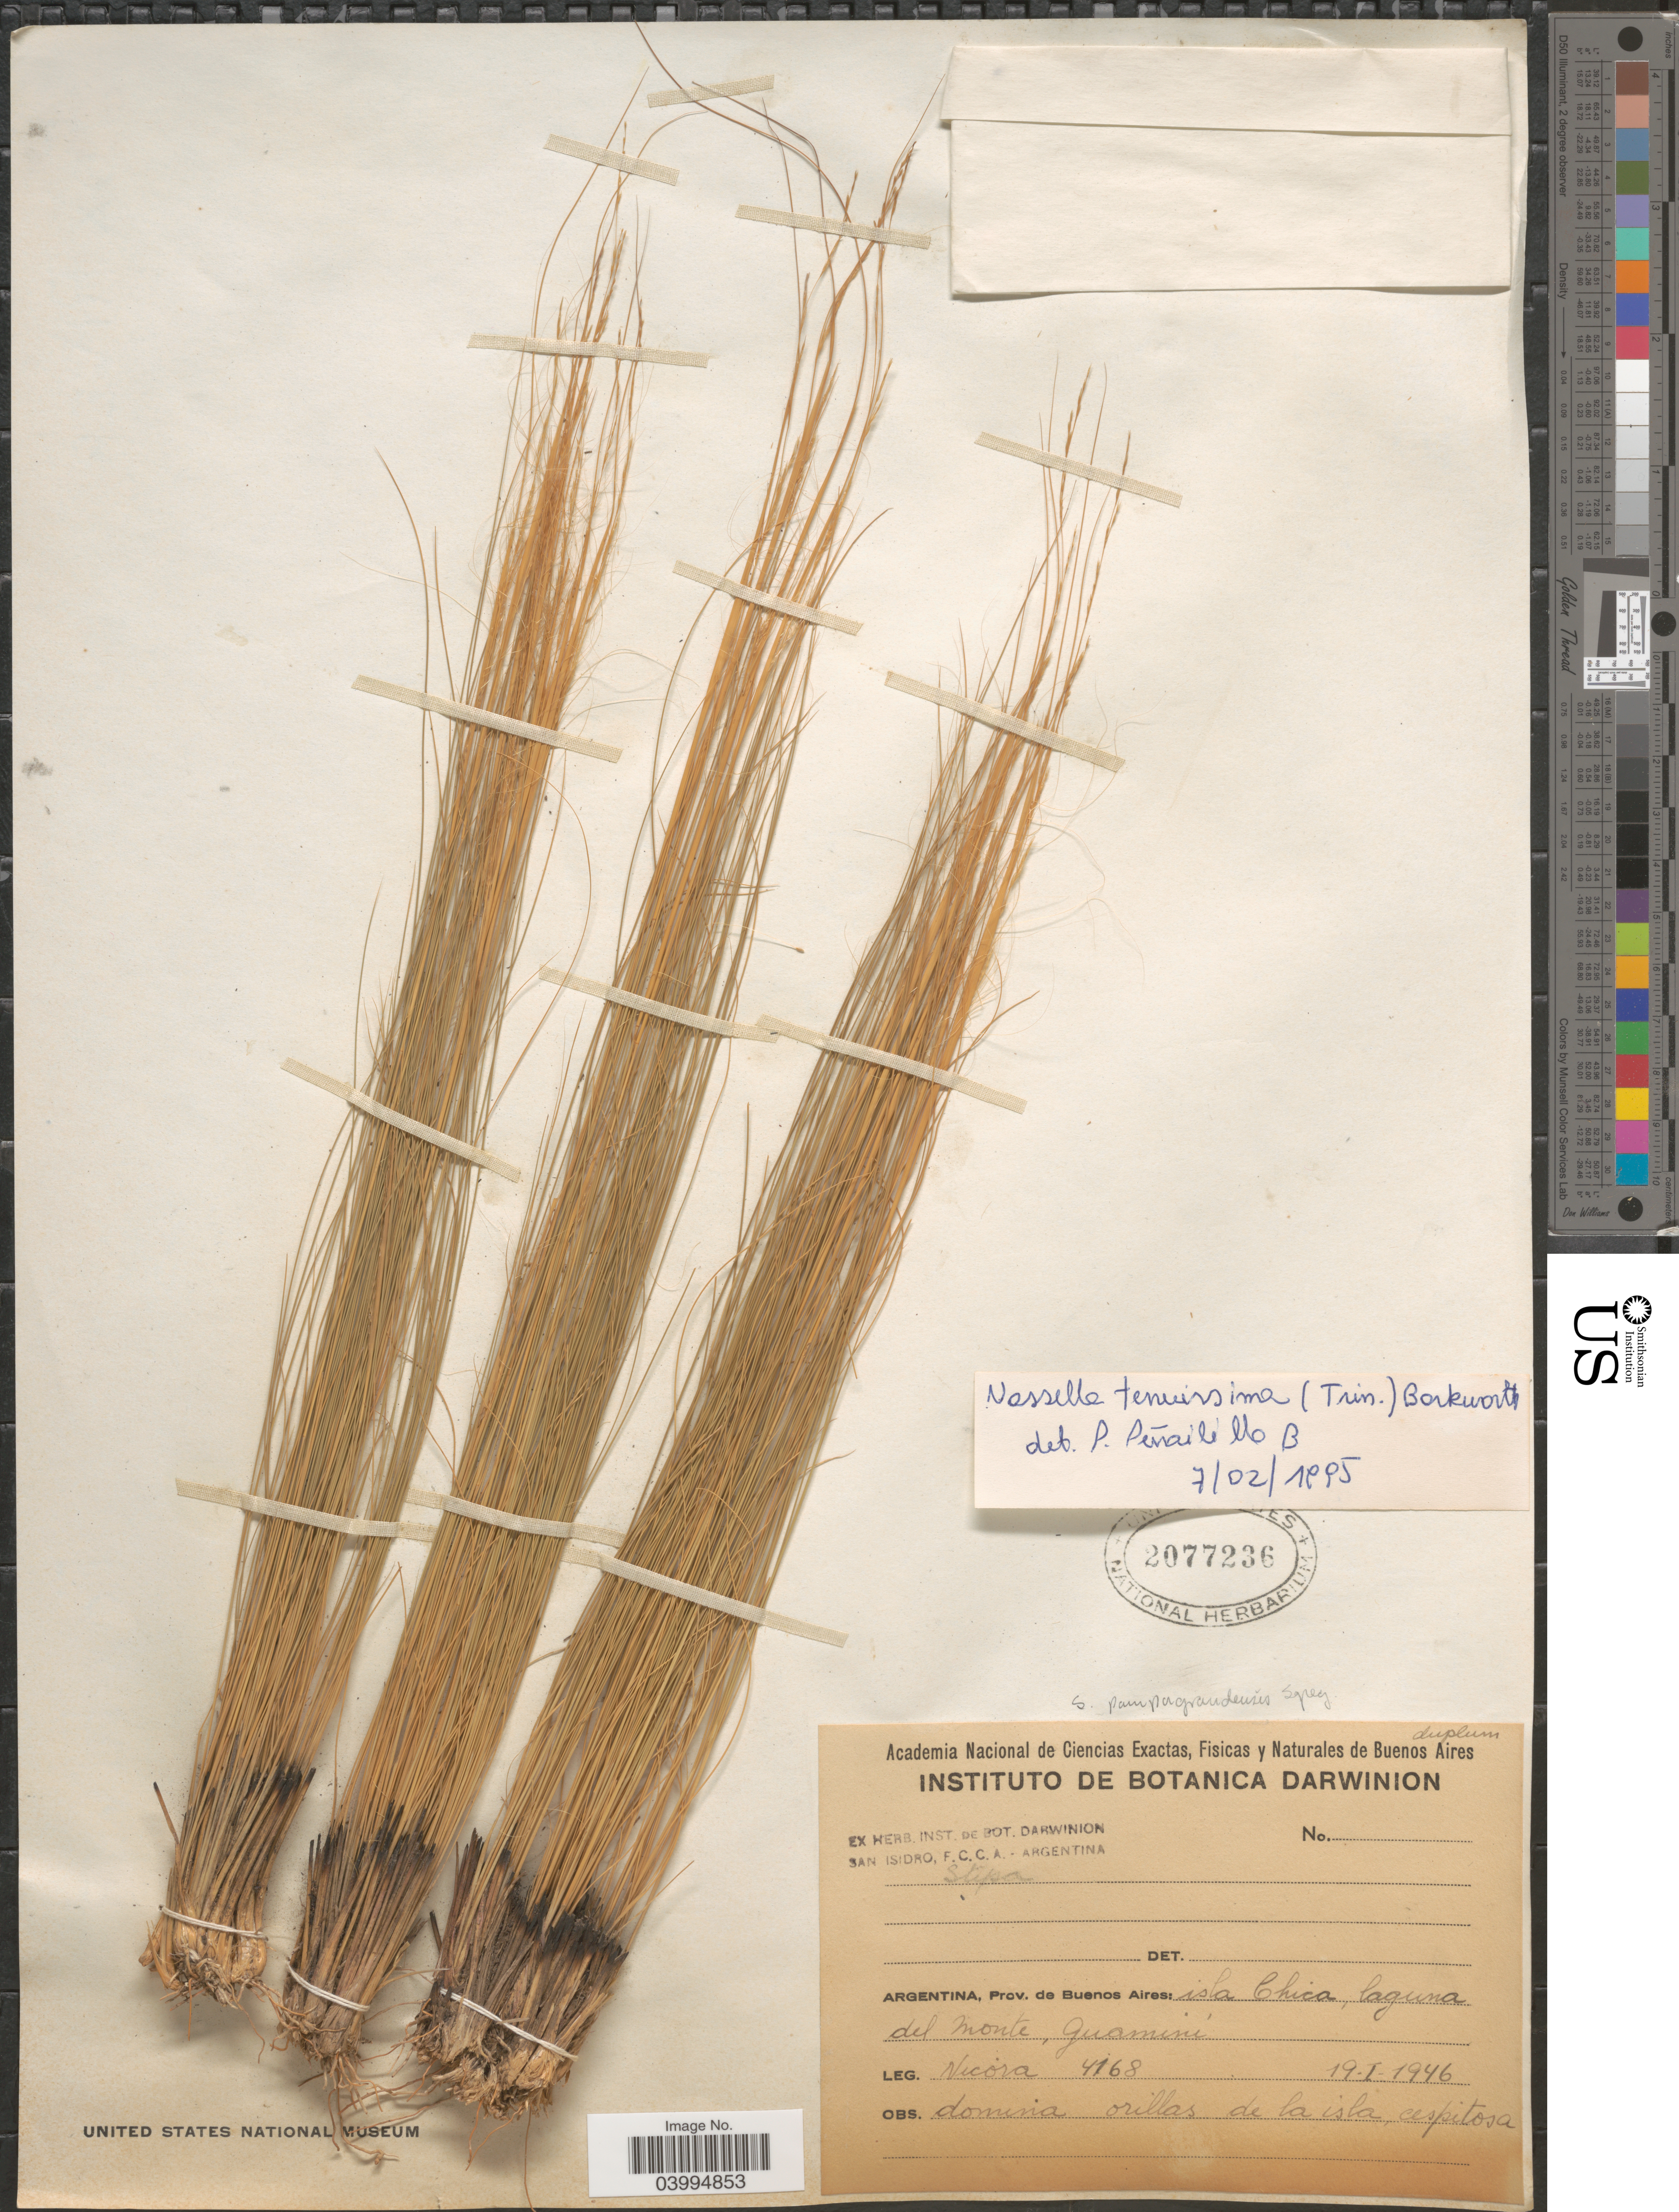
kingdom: Plantae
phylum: Tracheophyta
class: Liliopsida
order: Poales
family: Poaceae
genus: Nassella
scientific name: Nassella tenuissima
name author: (Trin.) Barkworth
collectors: Nicora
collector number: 4168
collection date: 1946-01-19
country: Argentina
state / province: Buenos Aires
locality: Isla Chica, laguna del monte, Guaminí.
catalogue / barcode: US 2077236